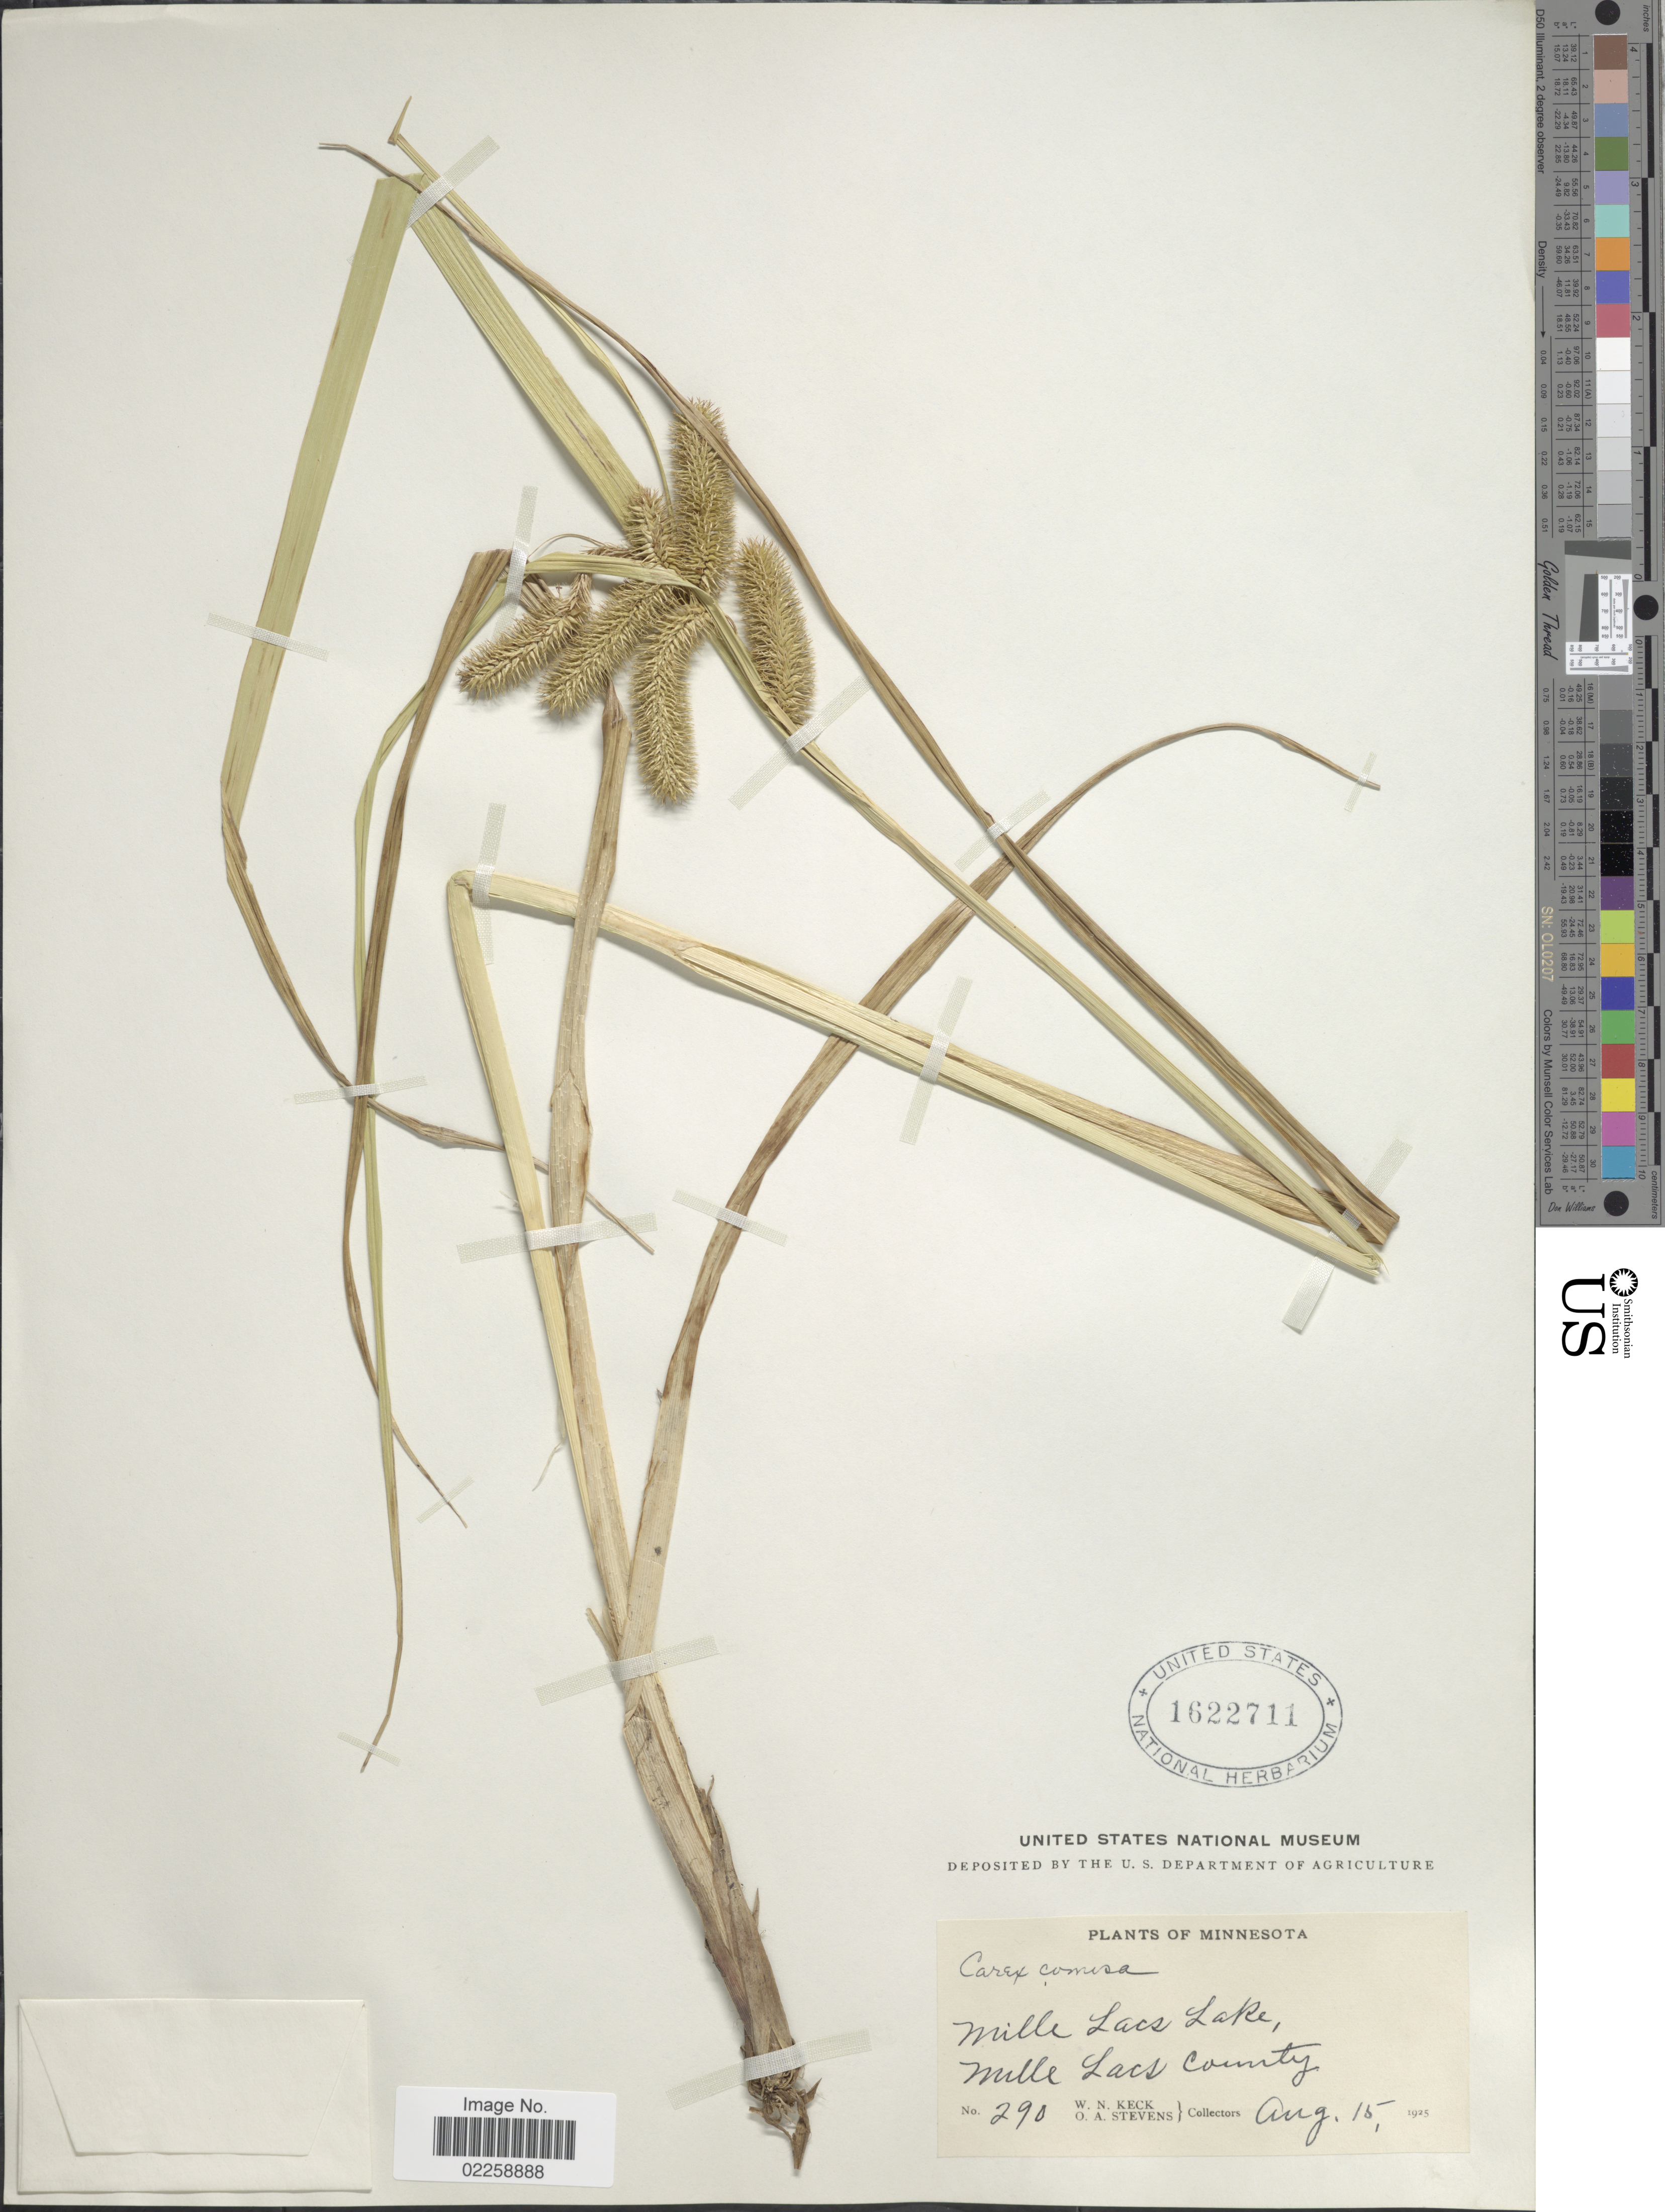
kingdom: Plantae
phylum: Tracheophyta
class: Liliopsida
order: Poales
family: Cyperaceae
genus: Carex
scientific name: Carex comosa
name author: Boott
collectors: W. Keck & O. A. Stevens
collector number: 290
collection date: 1925-08-15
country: United States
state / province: Minnesota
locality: Mille Lacs Lake, Mille Lacs County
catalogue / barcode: US 1622711